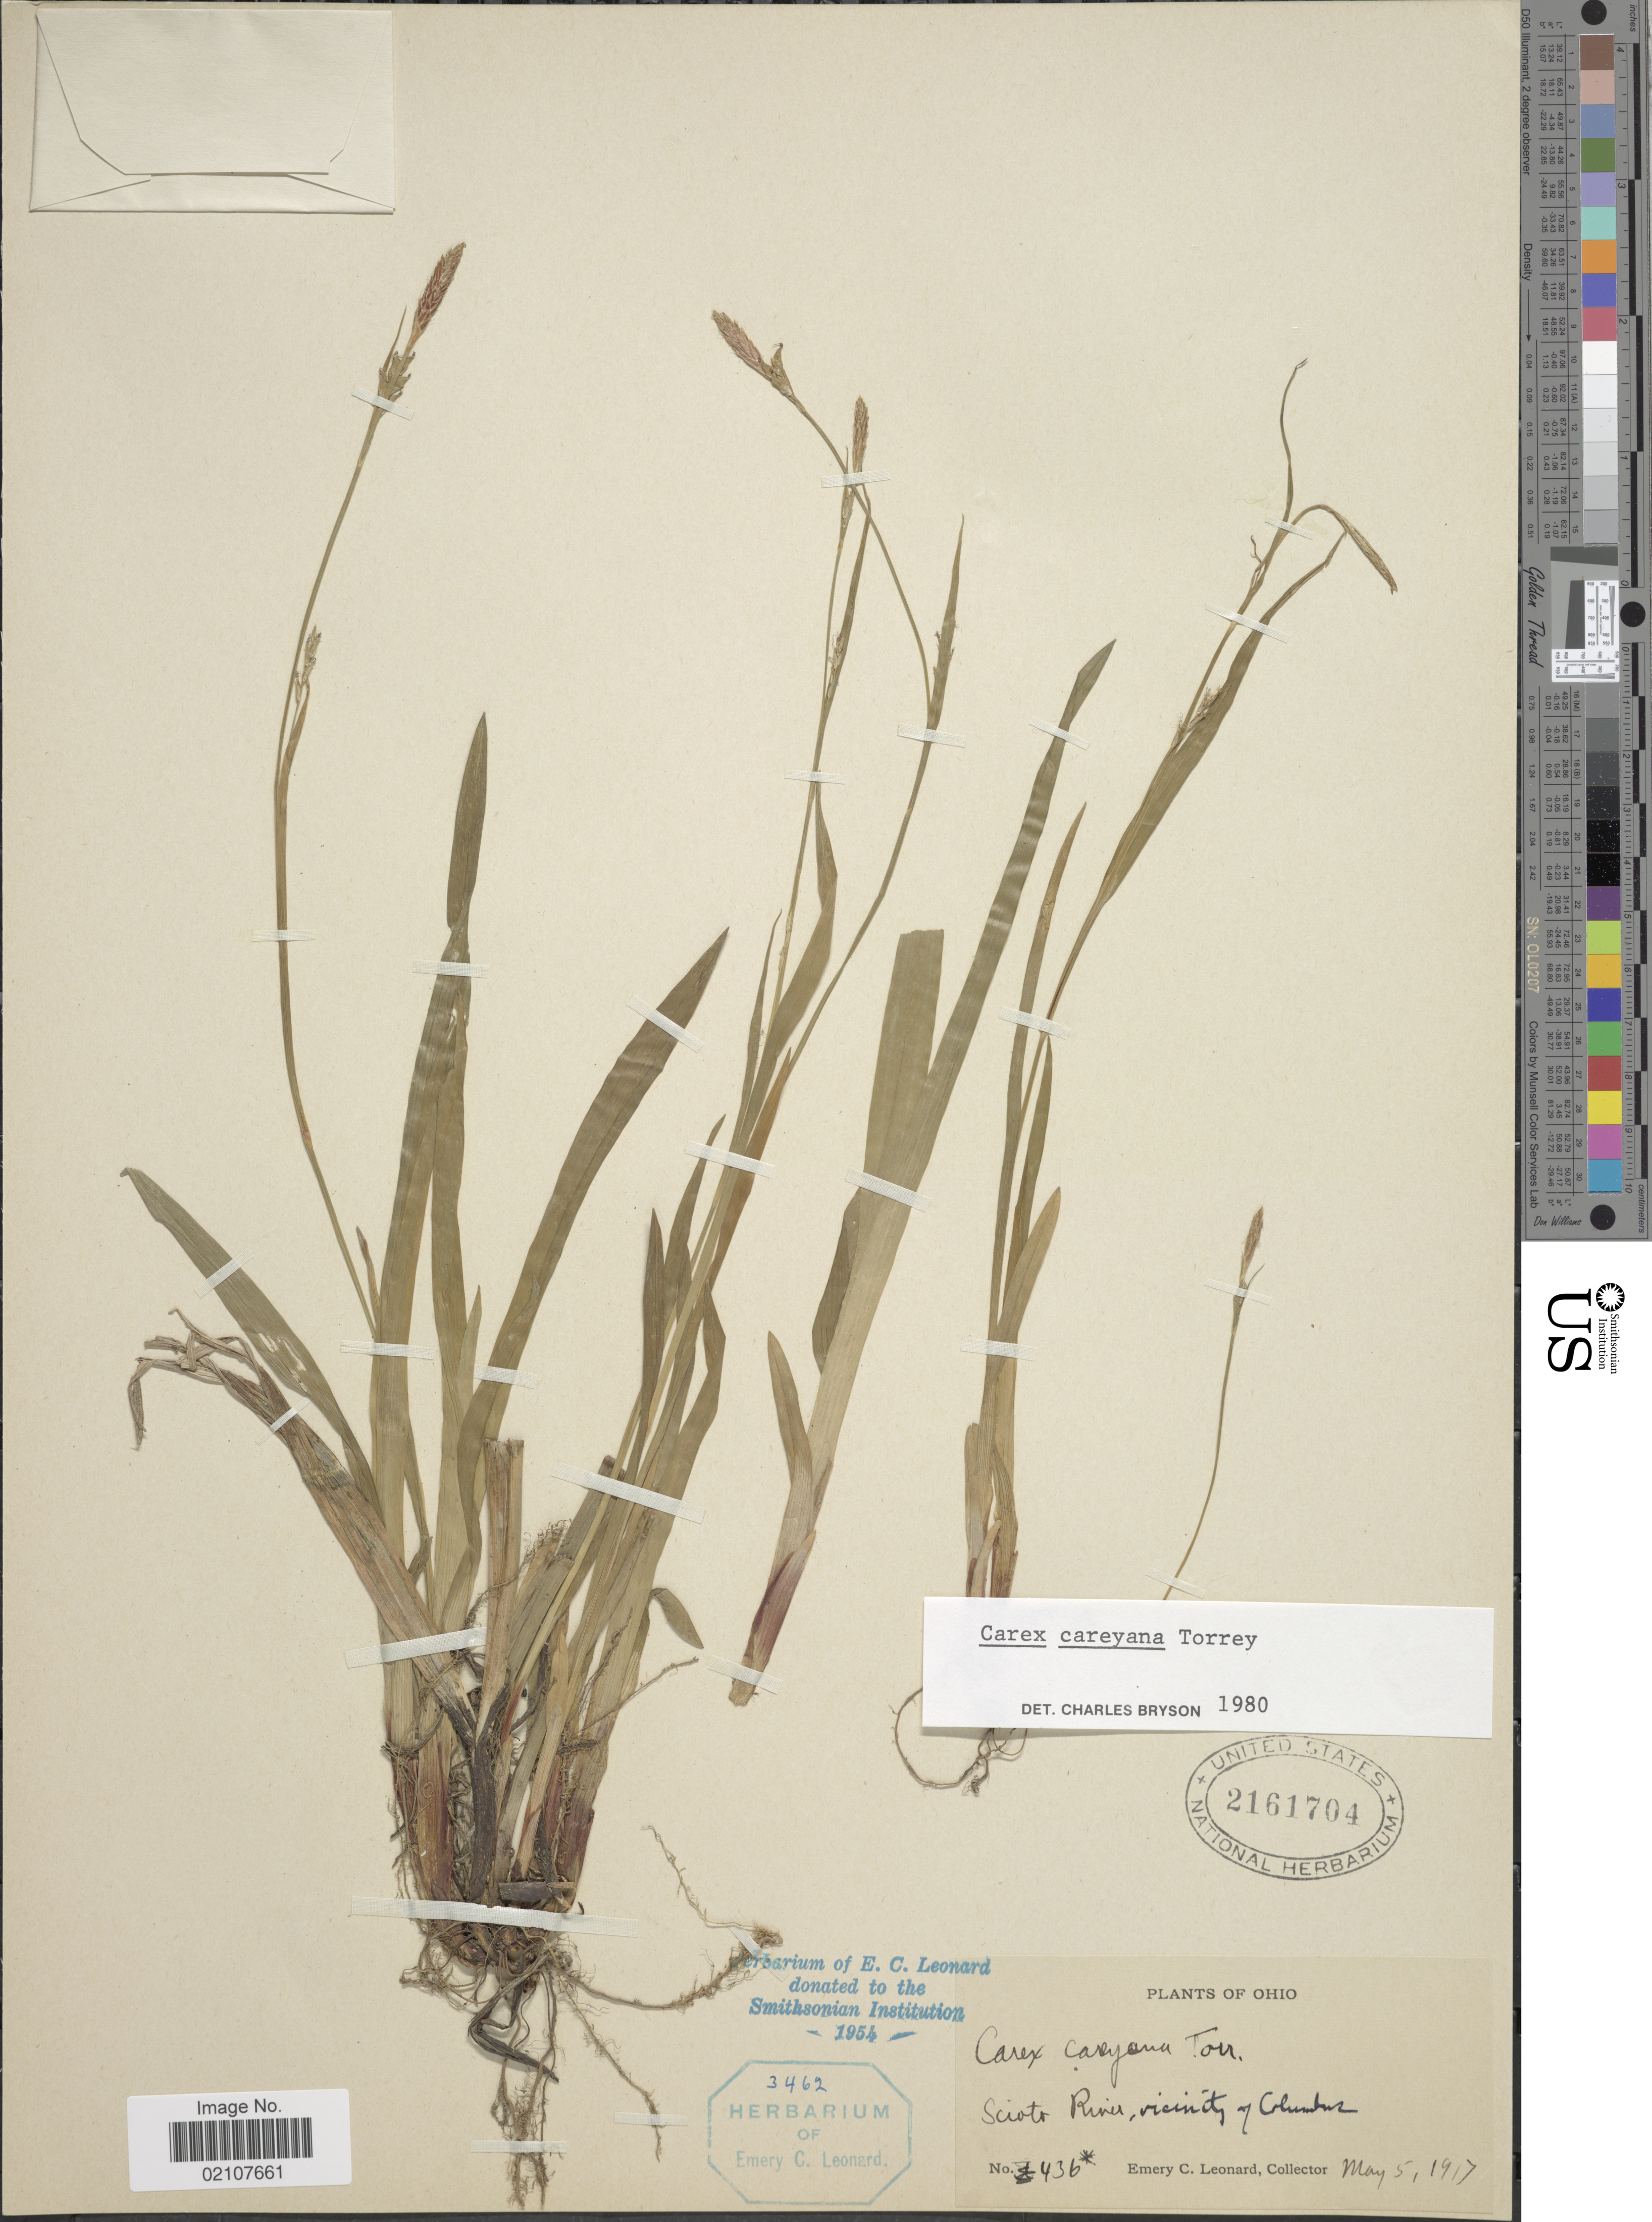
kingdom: Plantae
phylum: Tracheophyta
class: Liliopsida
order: Poales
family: Cyperaceae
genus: Carex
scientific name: Carex careyana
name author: Torr. ex Dewey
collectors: E. C. Leonard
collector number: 436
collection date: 1917-05-05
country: United States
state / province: Ohio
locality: Scioto river, vicinity of Columbus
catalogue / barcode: US 2161704